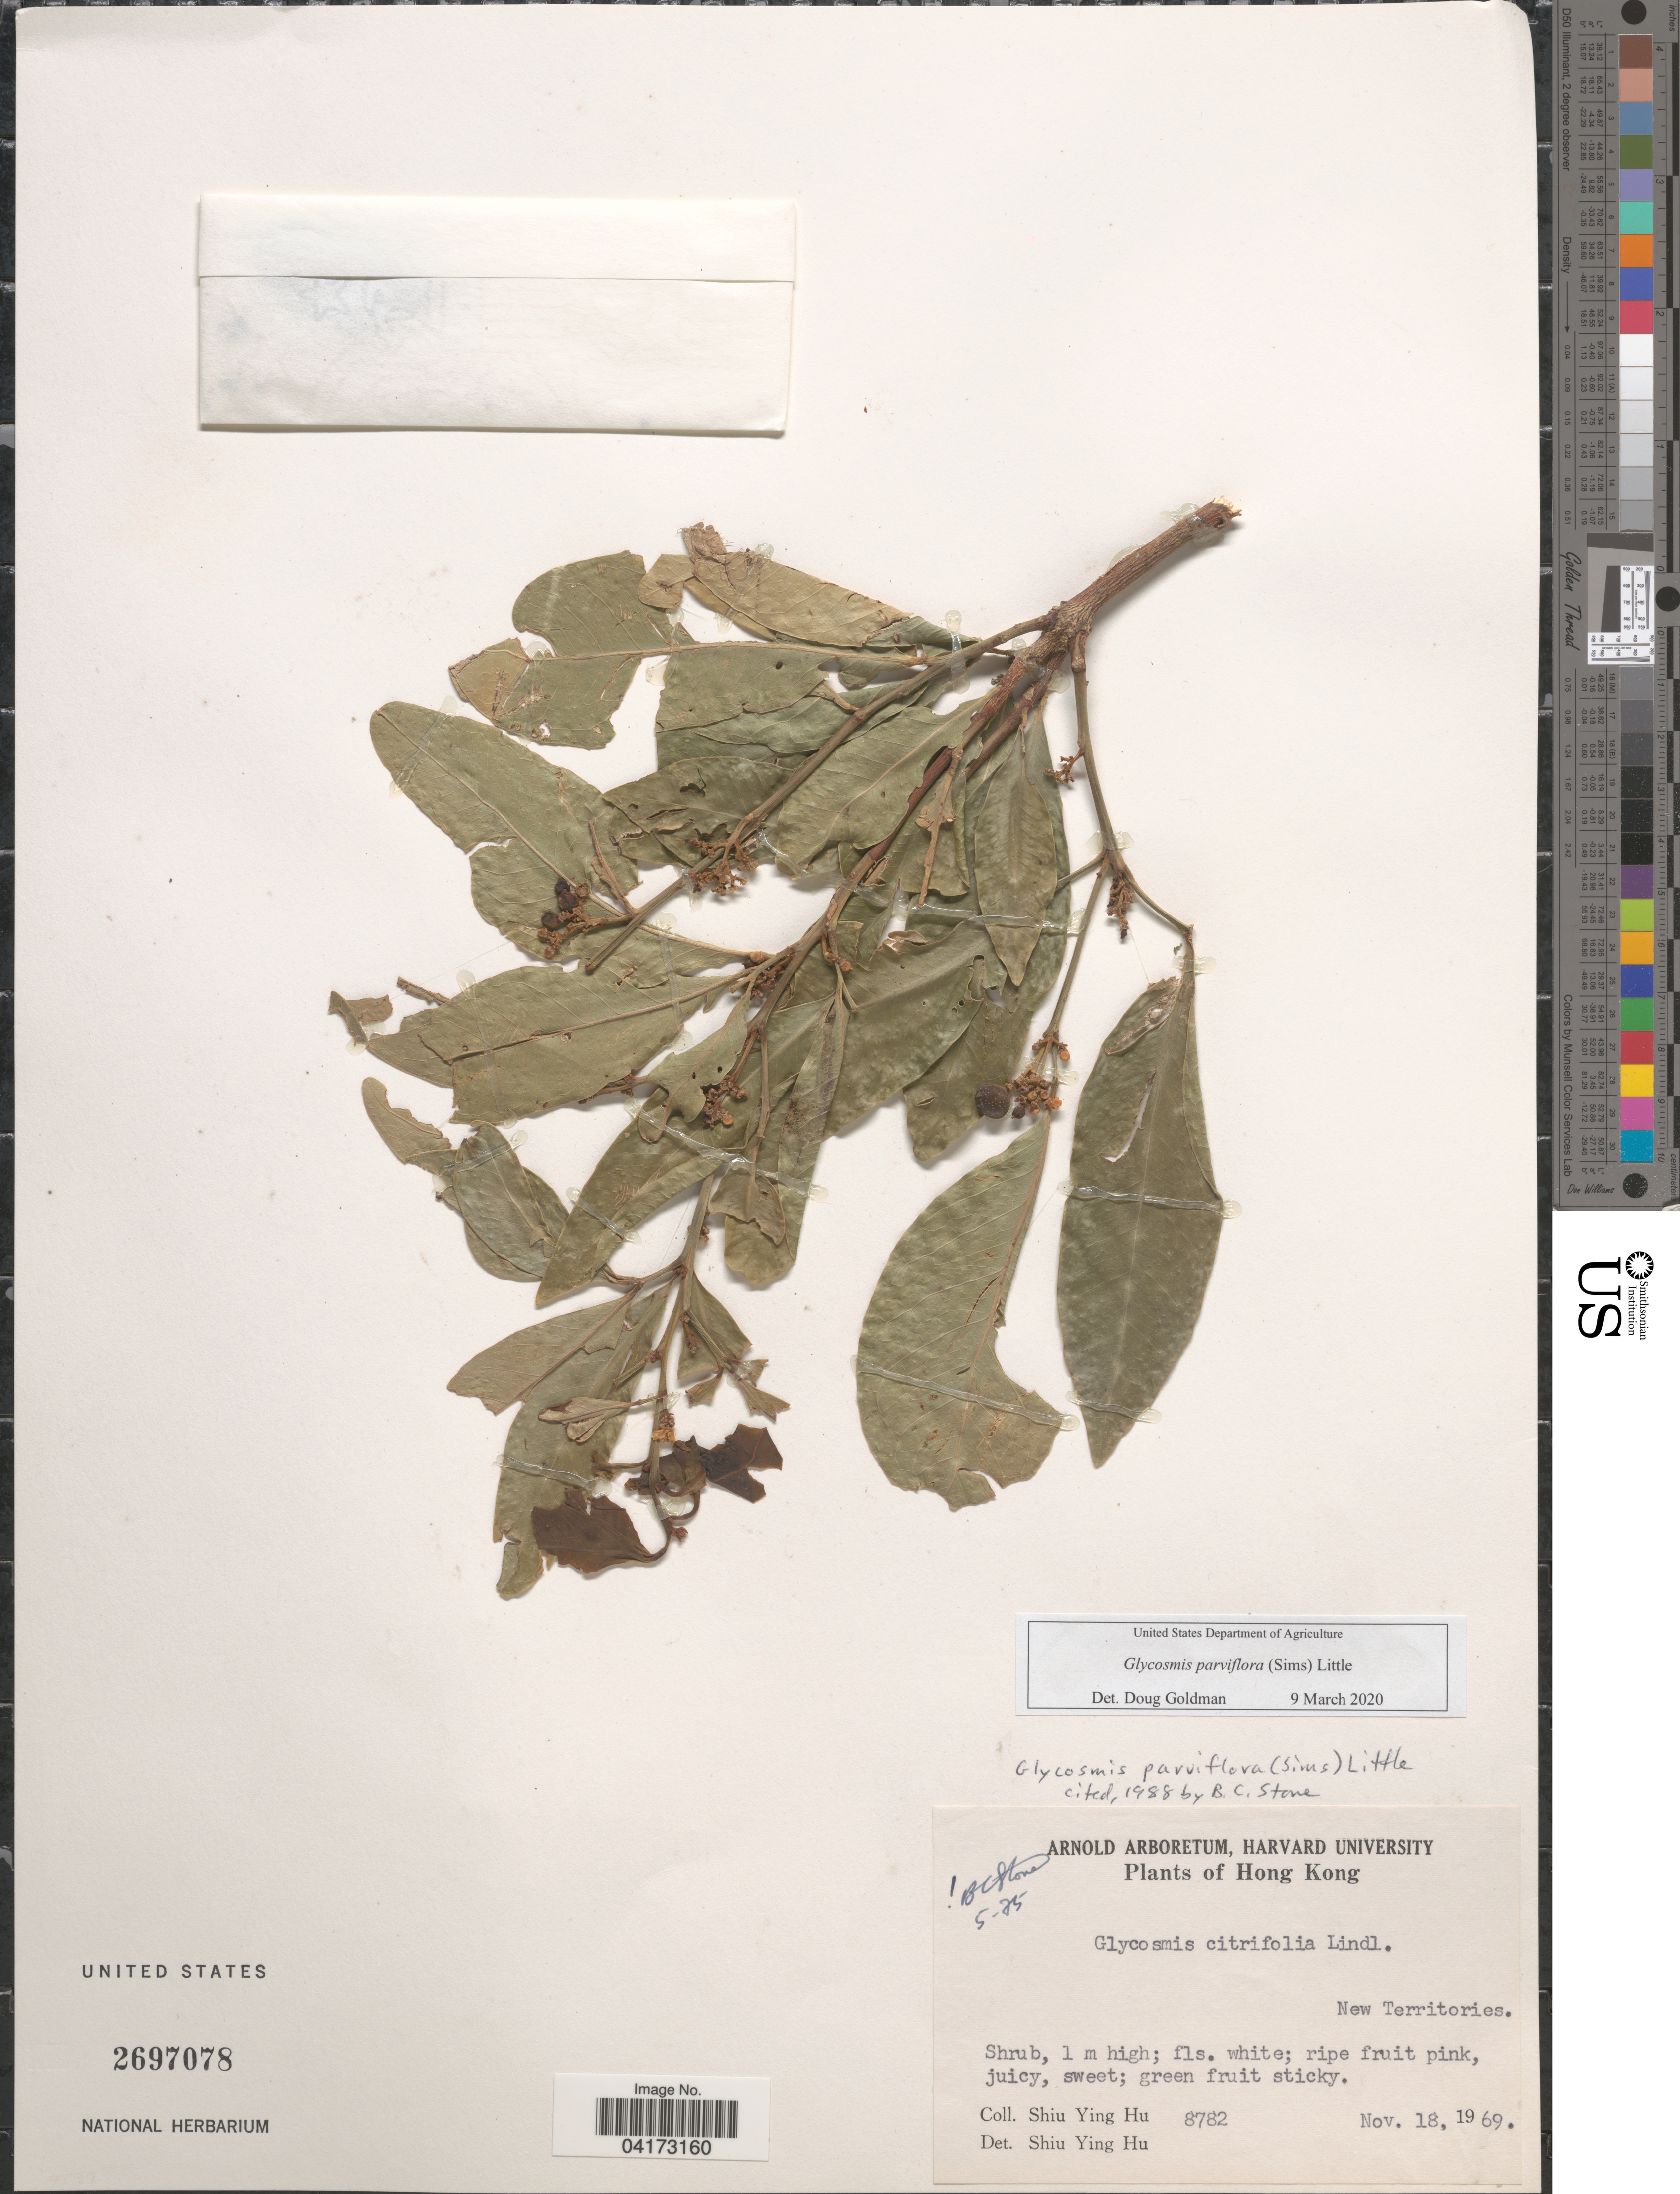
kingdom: Plantae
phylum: Tracheophyta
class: Magnoliopsida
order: Sapindales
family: Rutaceae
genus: Glycosmis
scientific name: Glycosmis parviflora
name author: (Sims) Little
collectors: S. Y. Hu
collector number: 8782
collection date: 1969-11-18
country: China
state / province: Hong Kong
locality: New Territories.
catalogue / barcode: US 2697078